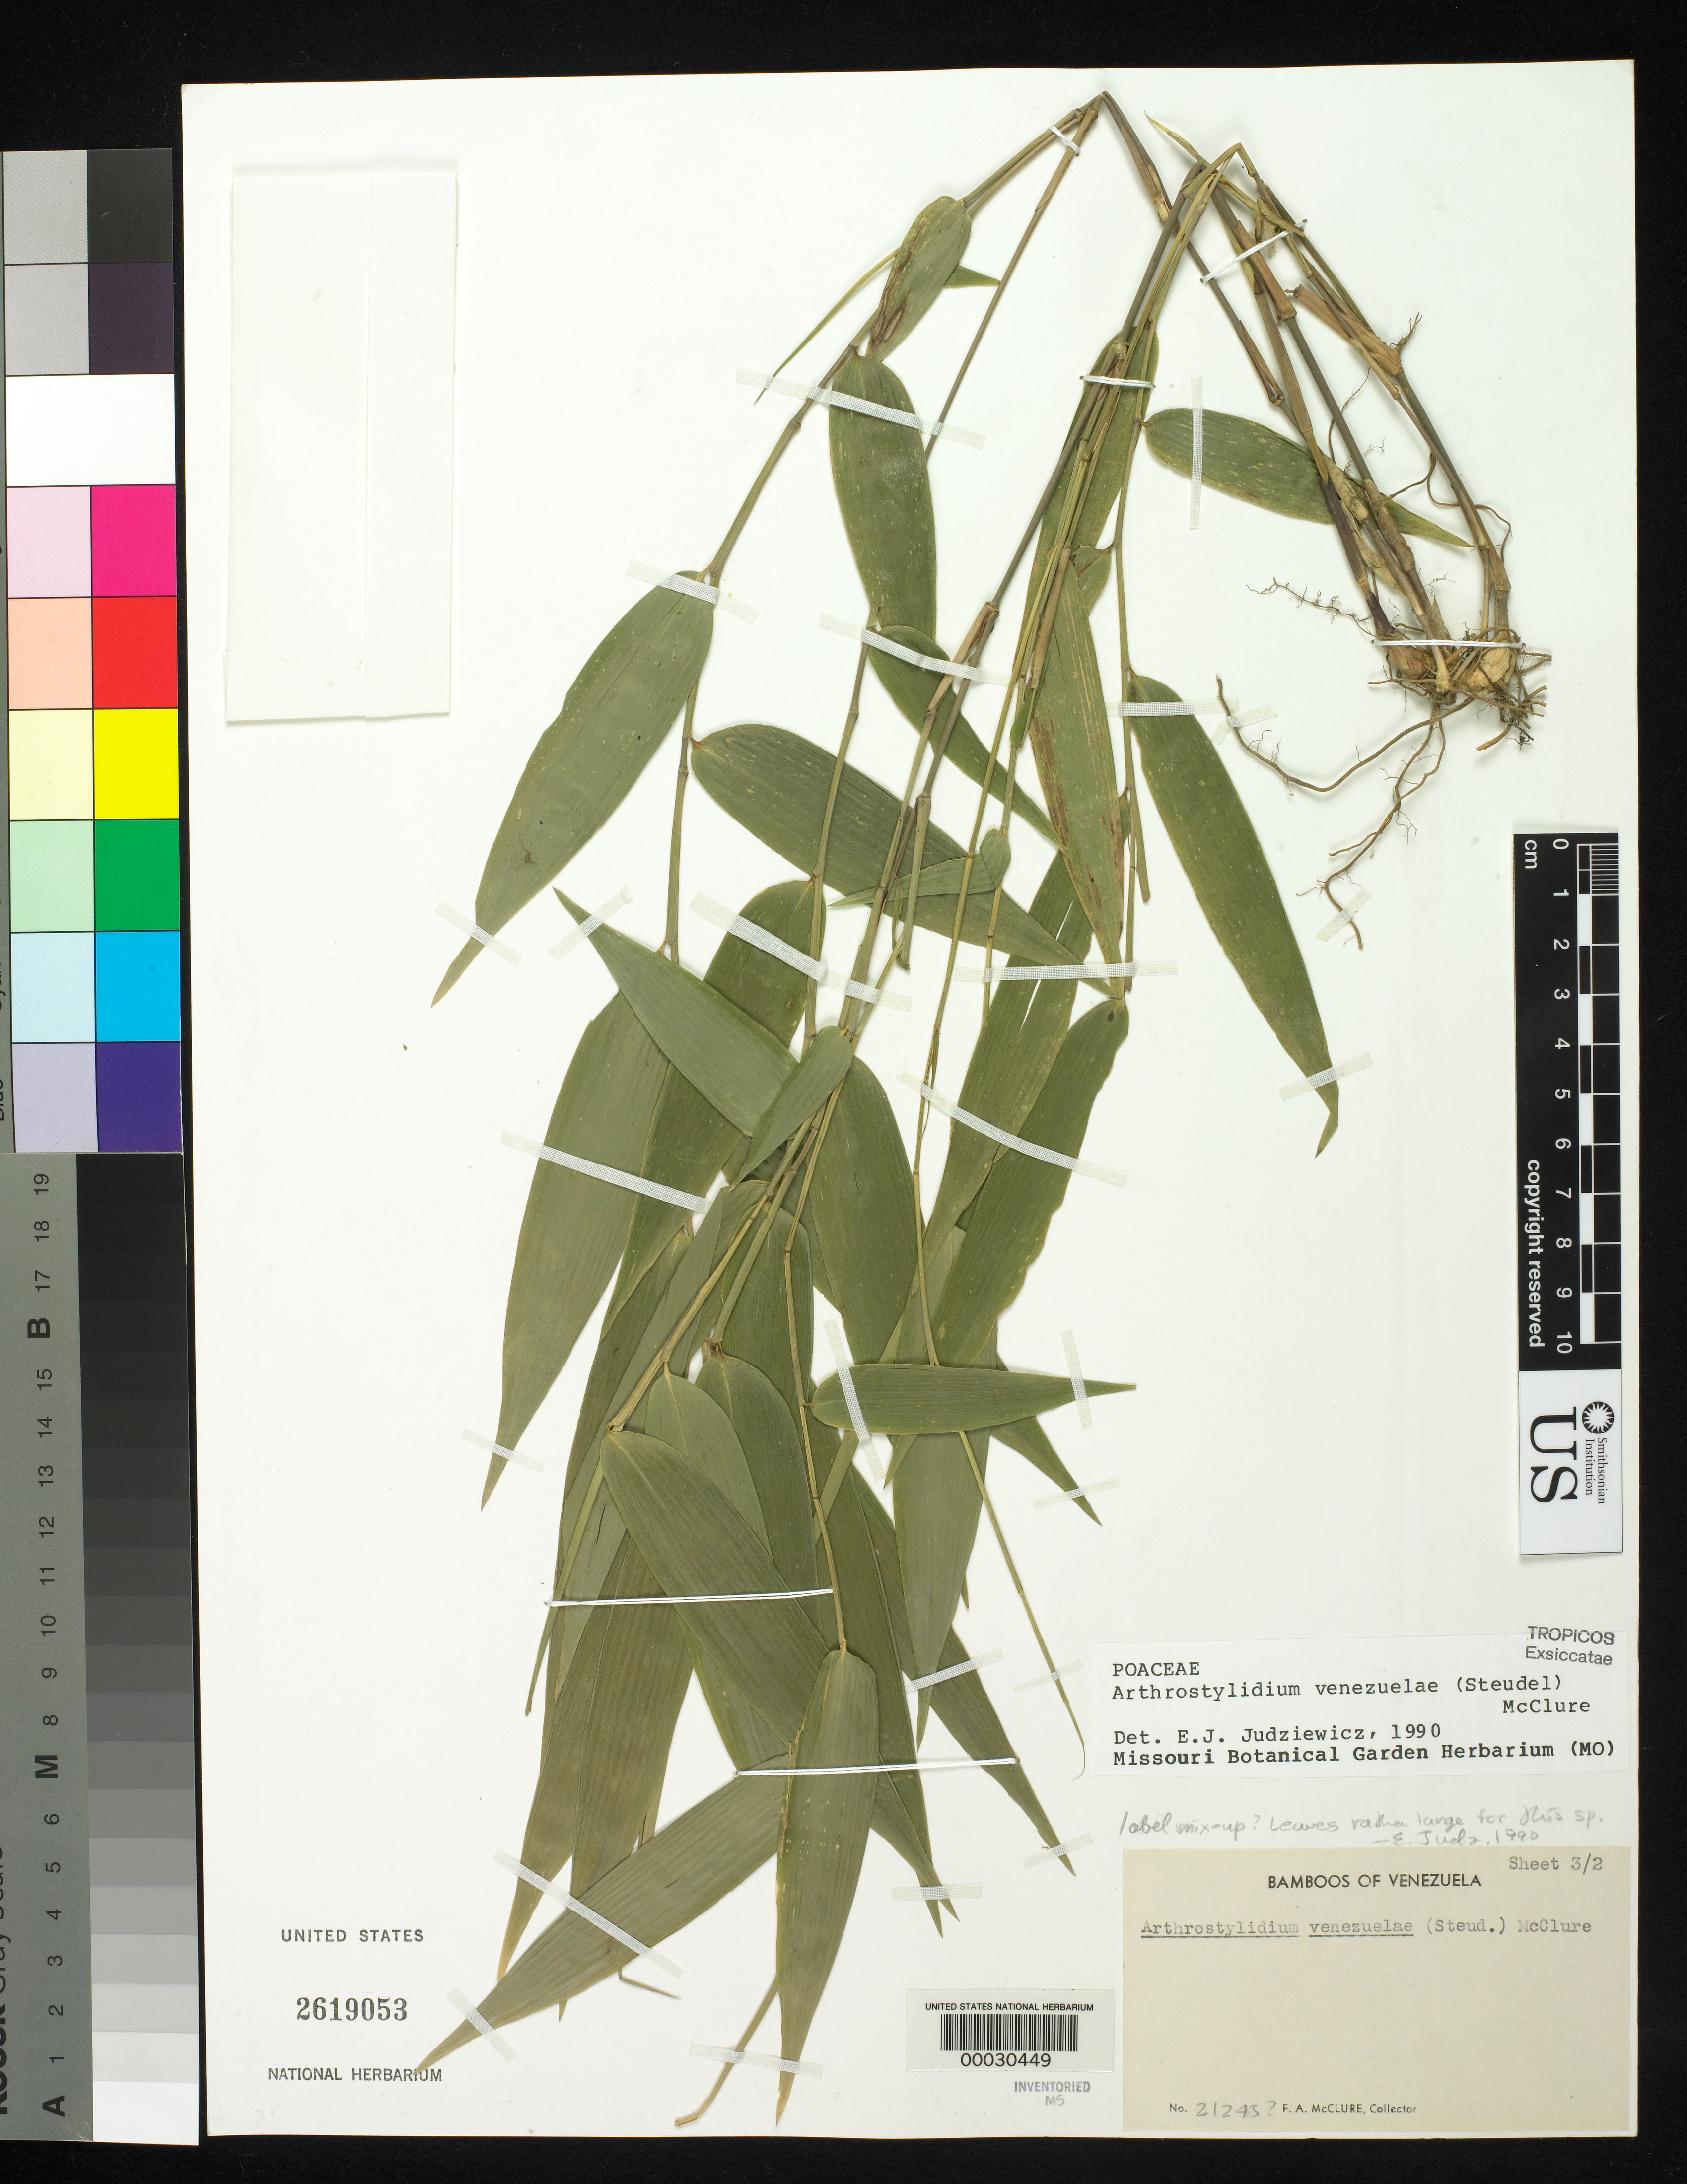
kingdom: Plantae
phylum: Tracheophyta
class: Liliopsida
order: Poales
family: Poaceae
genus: Arthrostylidium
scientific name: Arthrostylidium venezuelae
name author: (Steud.) McClure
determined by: Judziewicz, E. J.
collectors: F. A. McClure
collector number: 21245 A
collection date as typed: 02 Oct 1943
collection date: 1943-10-02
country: Venezuela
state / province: Miranda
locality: El avila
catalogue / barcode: US 2619053